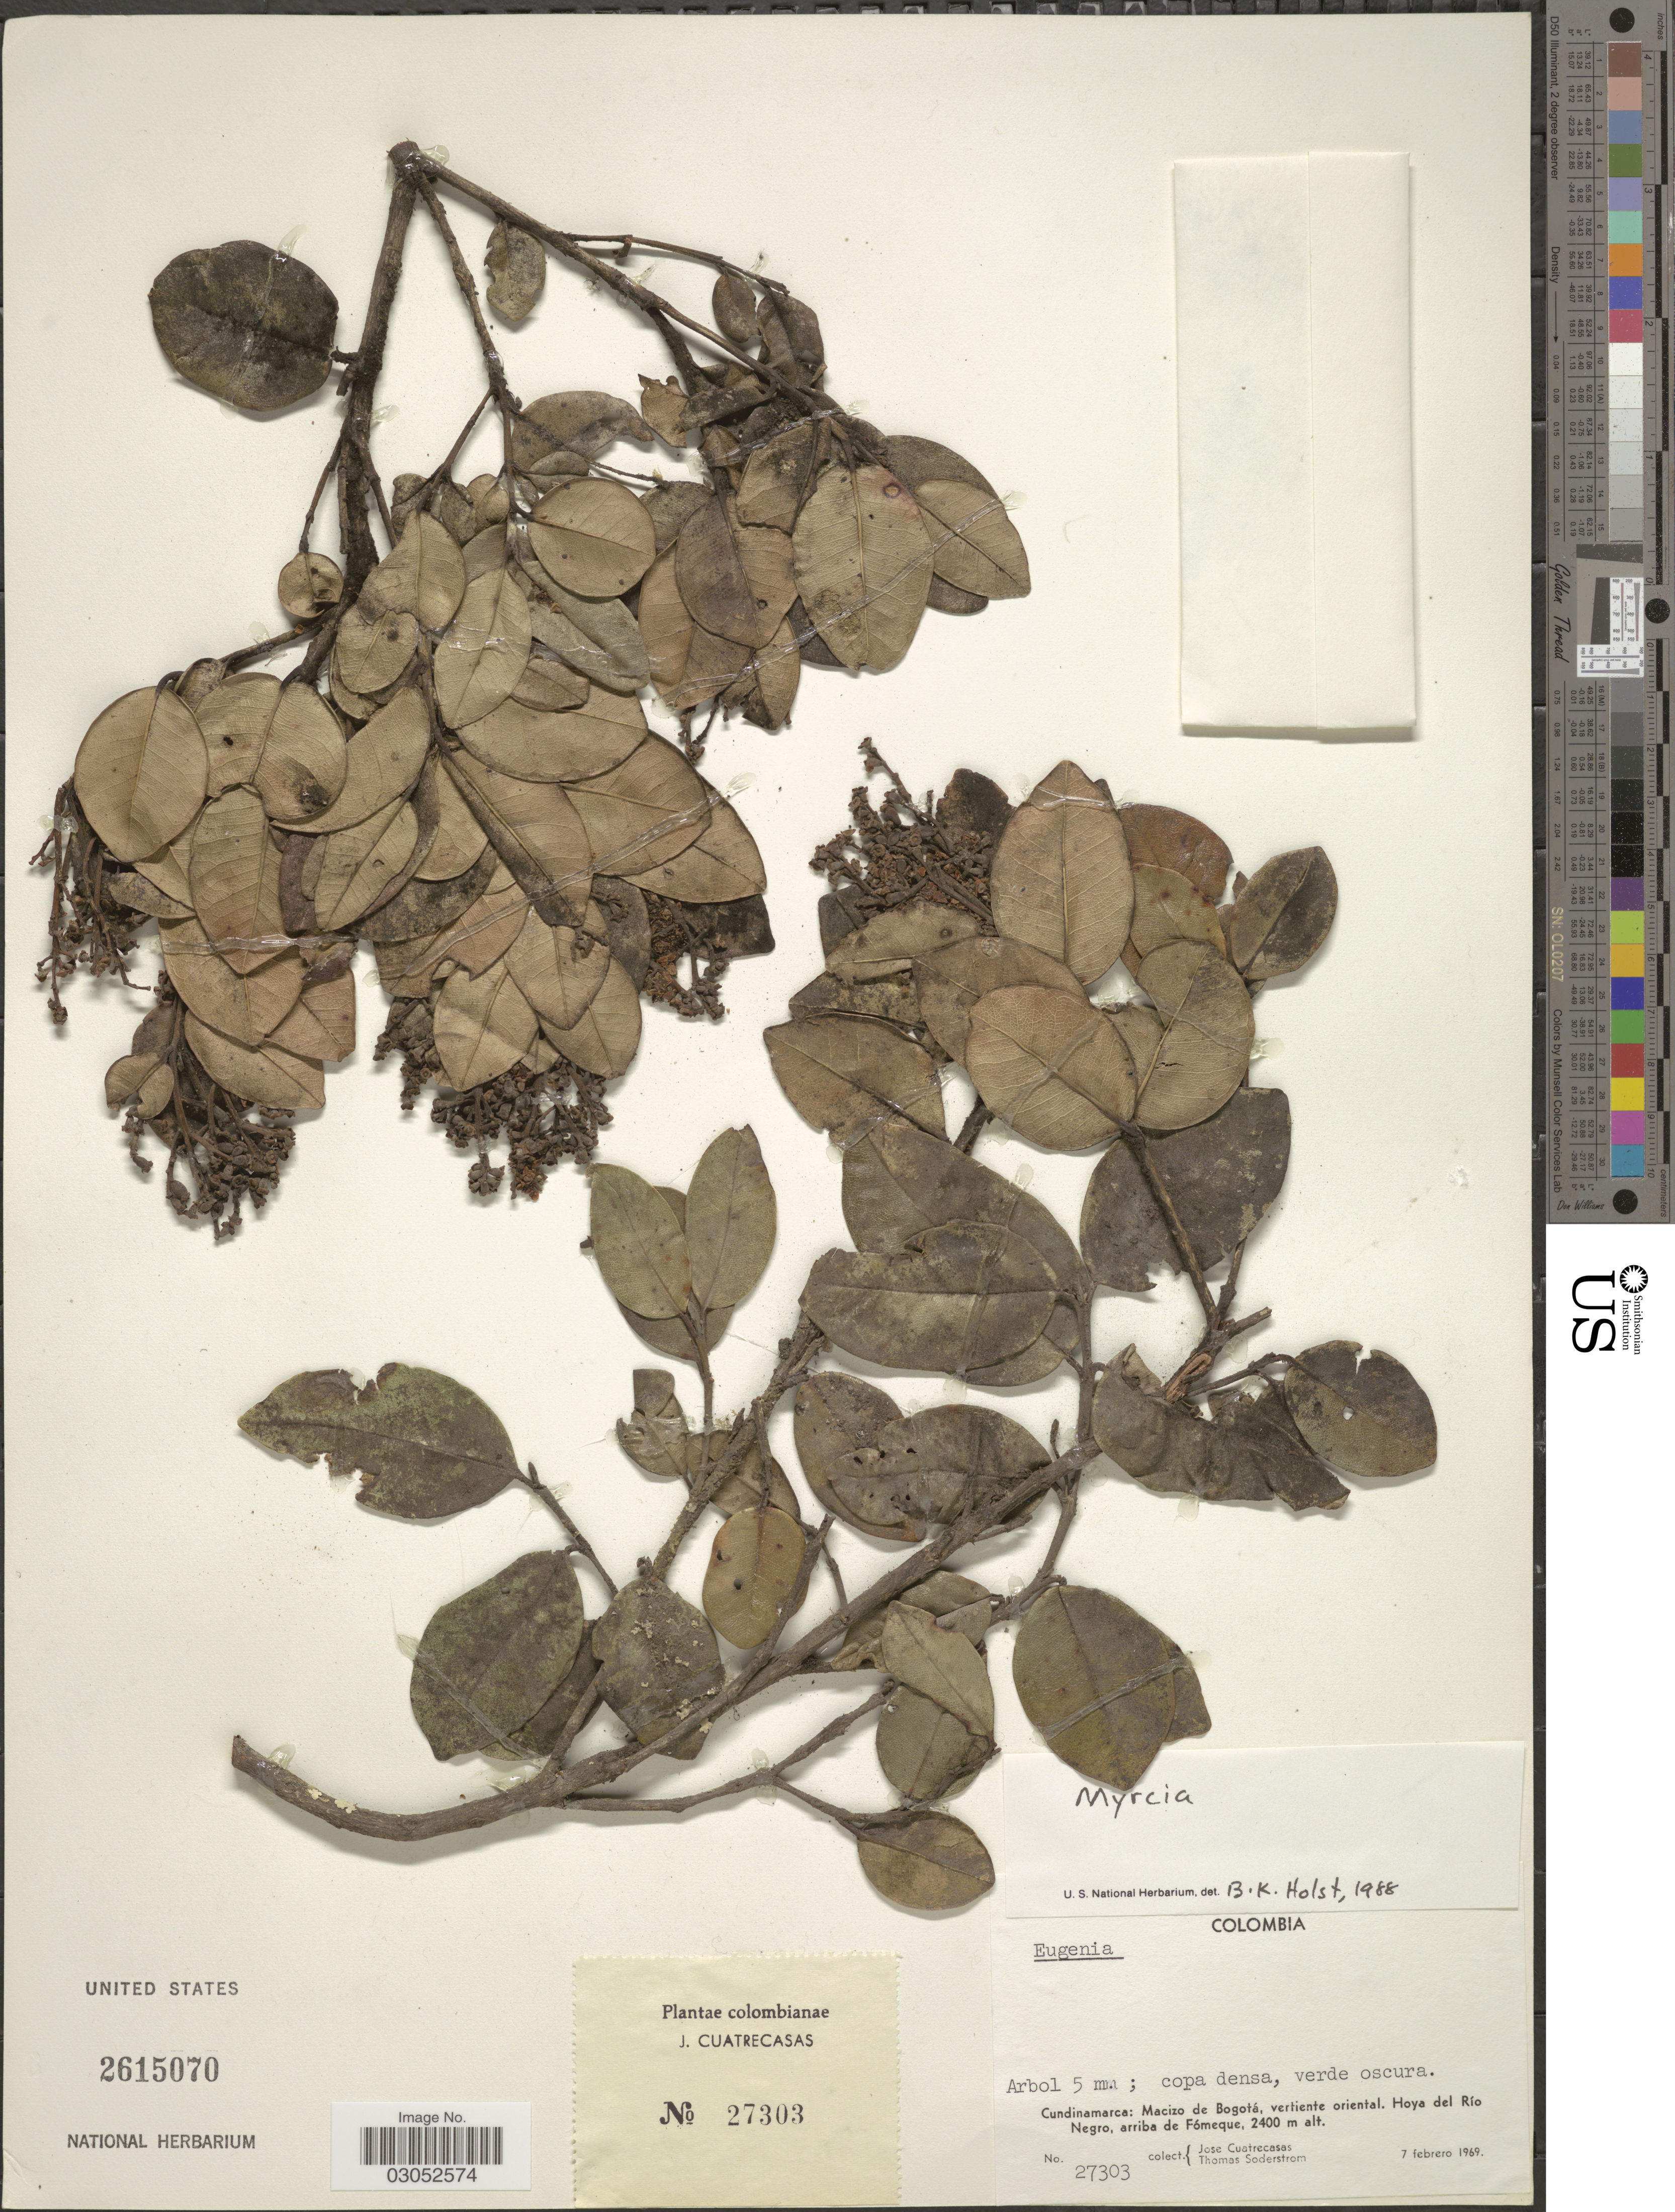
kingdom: Plantae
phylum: Tracheophyta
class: Magnoliopsida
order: Myrtales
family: Myrtaceae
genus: Myrcia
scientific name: Myrcia sp.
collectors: J. Cuatrecasas & T. R. Soderstrom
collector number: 27303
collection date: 1969-02-07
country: Colombia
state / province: Cundinamarca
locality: Cundinamarca: Macizo de Bogotá, vertiente orienatal. Hoya del Río Negro, arriba de Fómeque.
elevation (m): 2400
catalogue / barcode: US 2615070